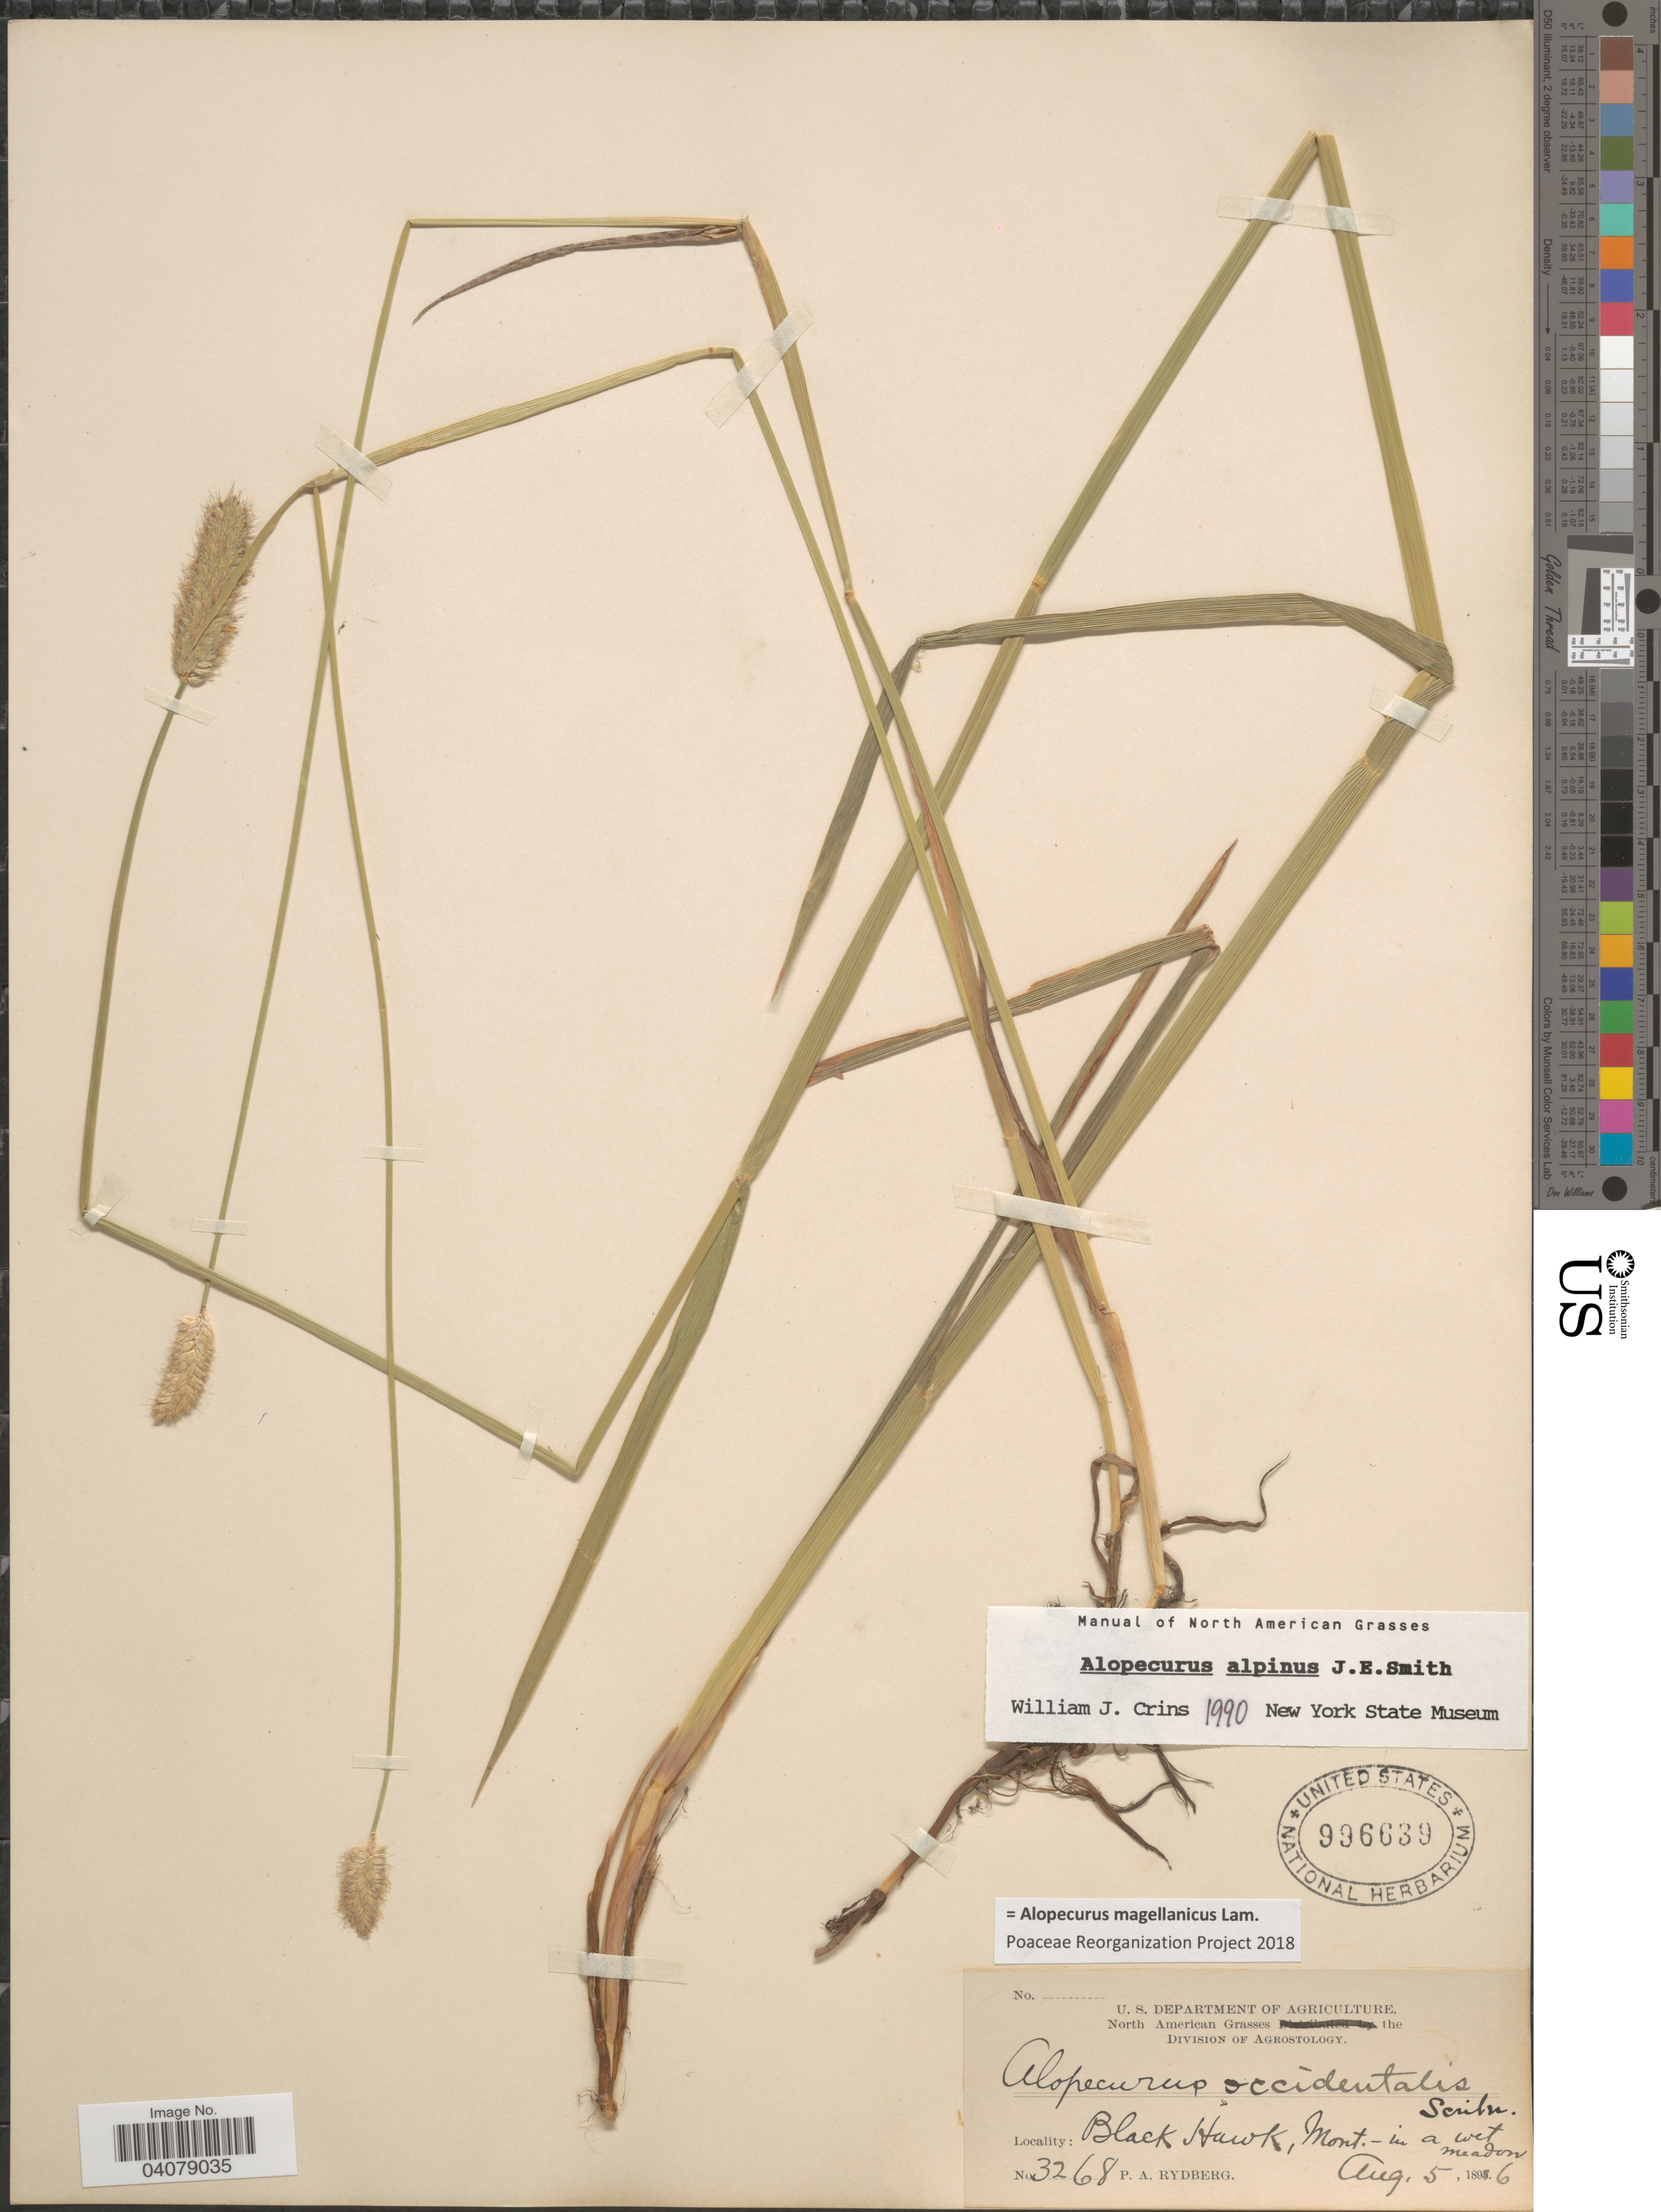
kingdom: Plantae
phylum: Tracheophyta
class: Liliopsida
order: Poales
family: Poaceae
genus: Alopecurus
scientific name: Alopecurus magellanicus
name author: Lam.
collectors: P. A. Rydberg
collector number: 3268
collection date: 1896-08-05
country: United States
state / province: Montana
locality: Black Hawk.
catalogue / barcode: US 996639